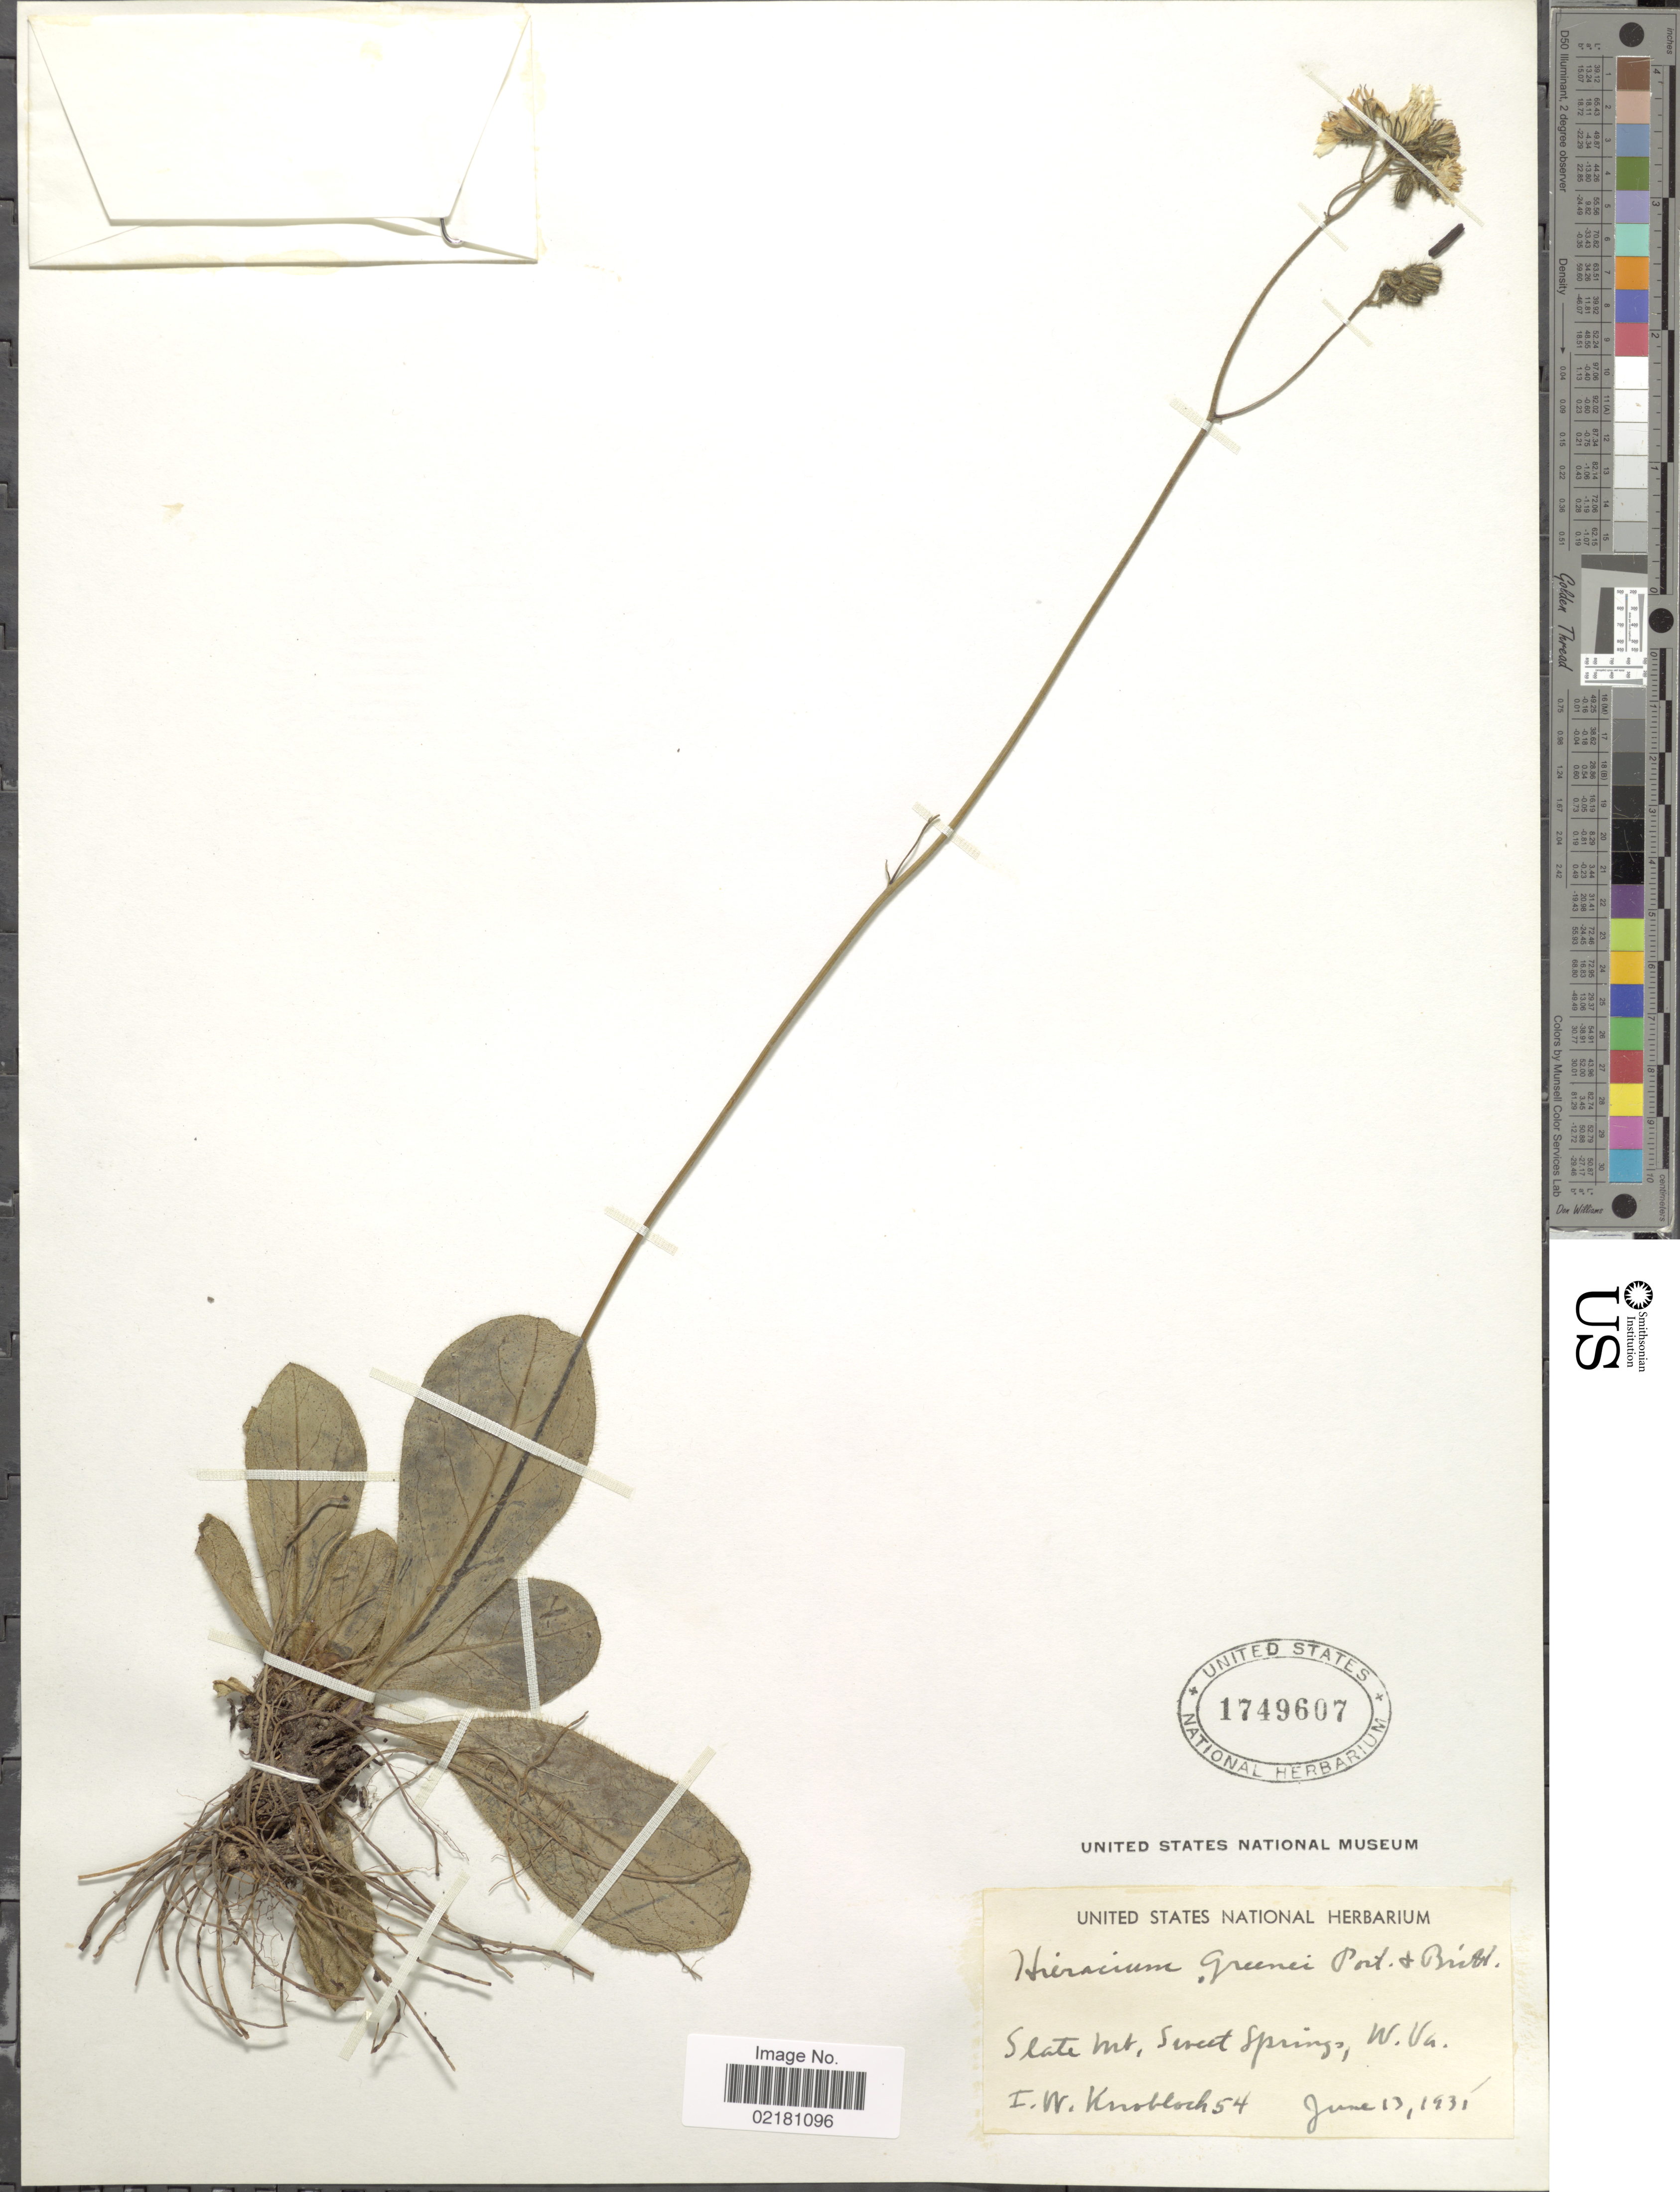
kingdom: Plantae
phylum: Tracheophyta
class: Magnoliopsida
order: Asterales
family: Asteraceae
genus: Hieracium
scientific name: Hieracium traillii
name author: Greene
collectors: I. W. Knobloch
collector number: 54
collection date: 1931-06-13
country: United States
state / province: West Virginia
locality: Slate Mt, Sweet Springs, W. Va.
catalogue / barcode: US 1749607